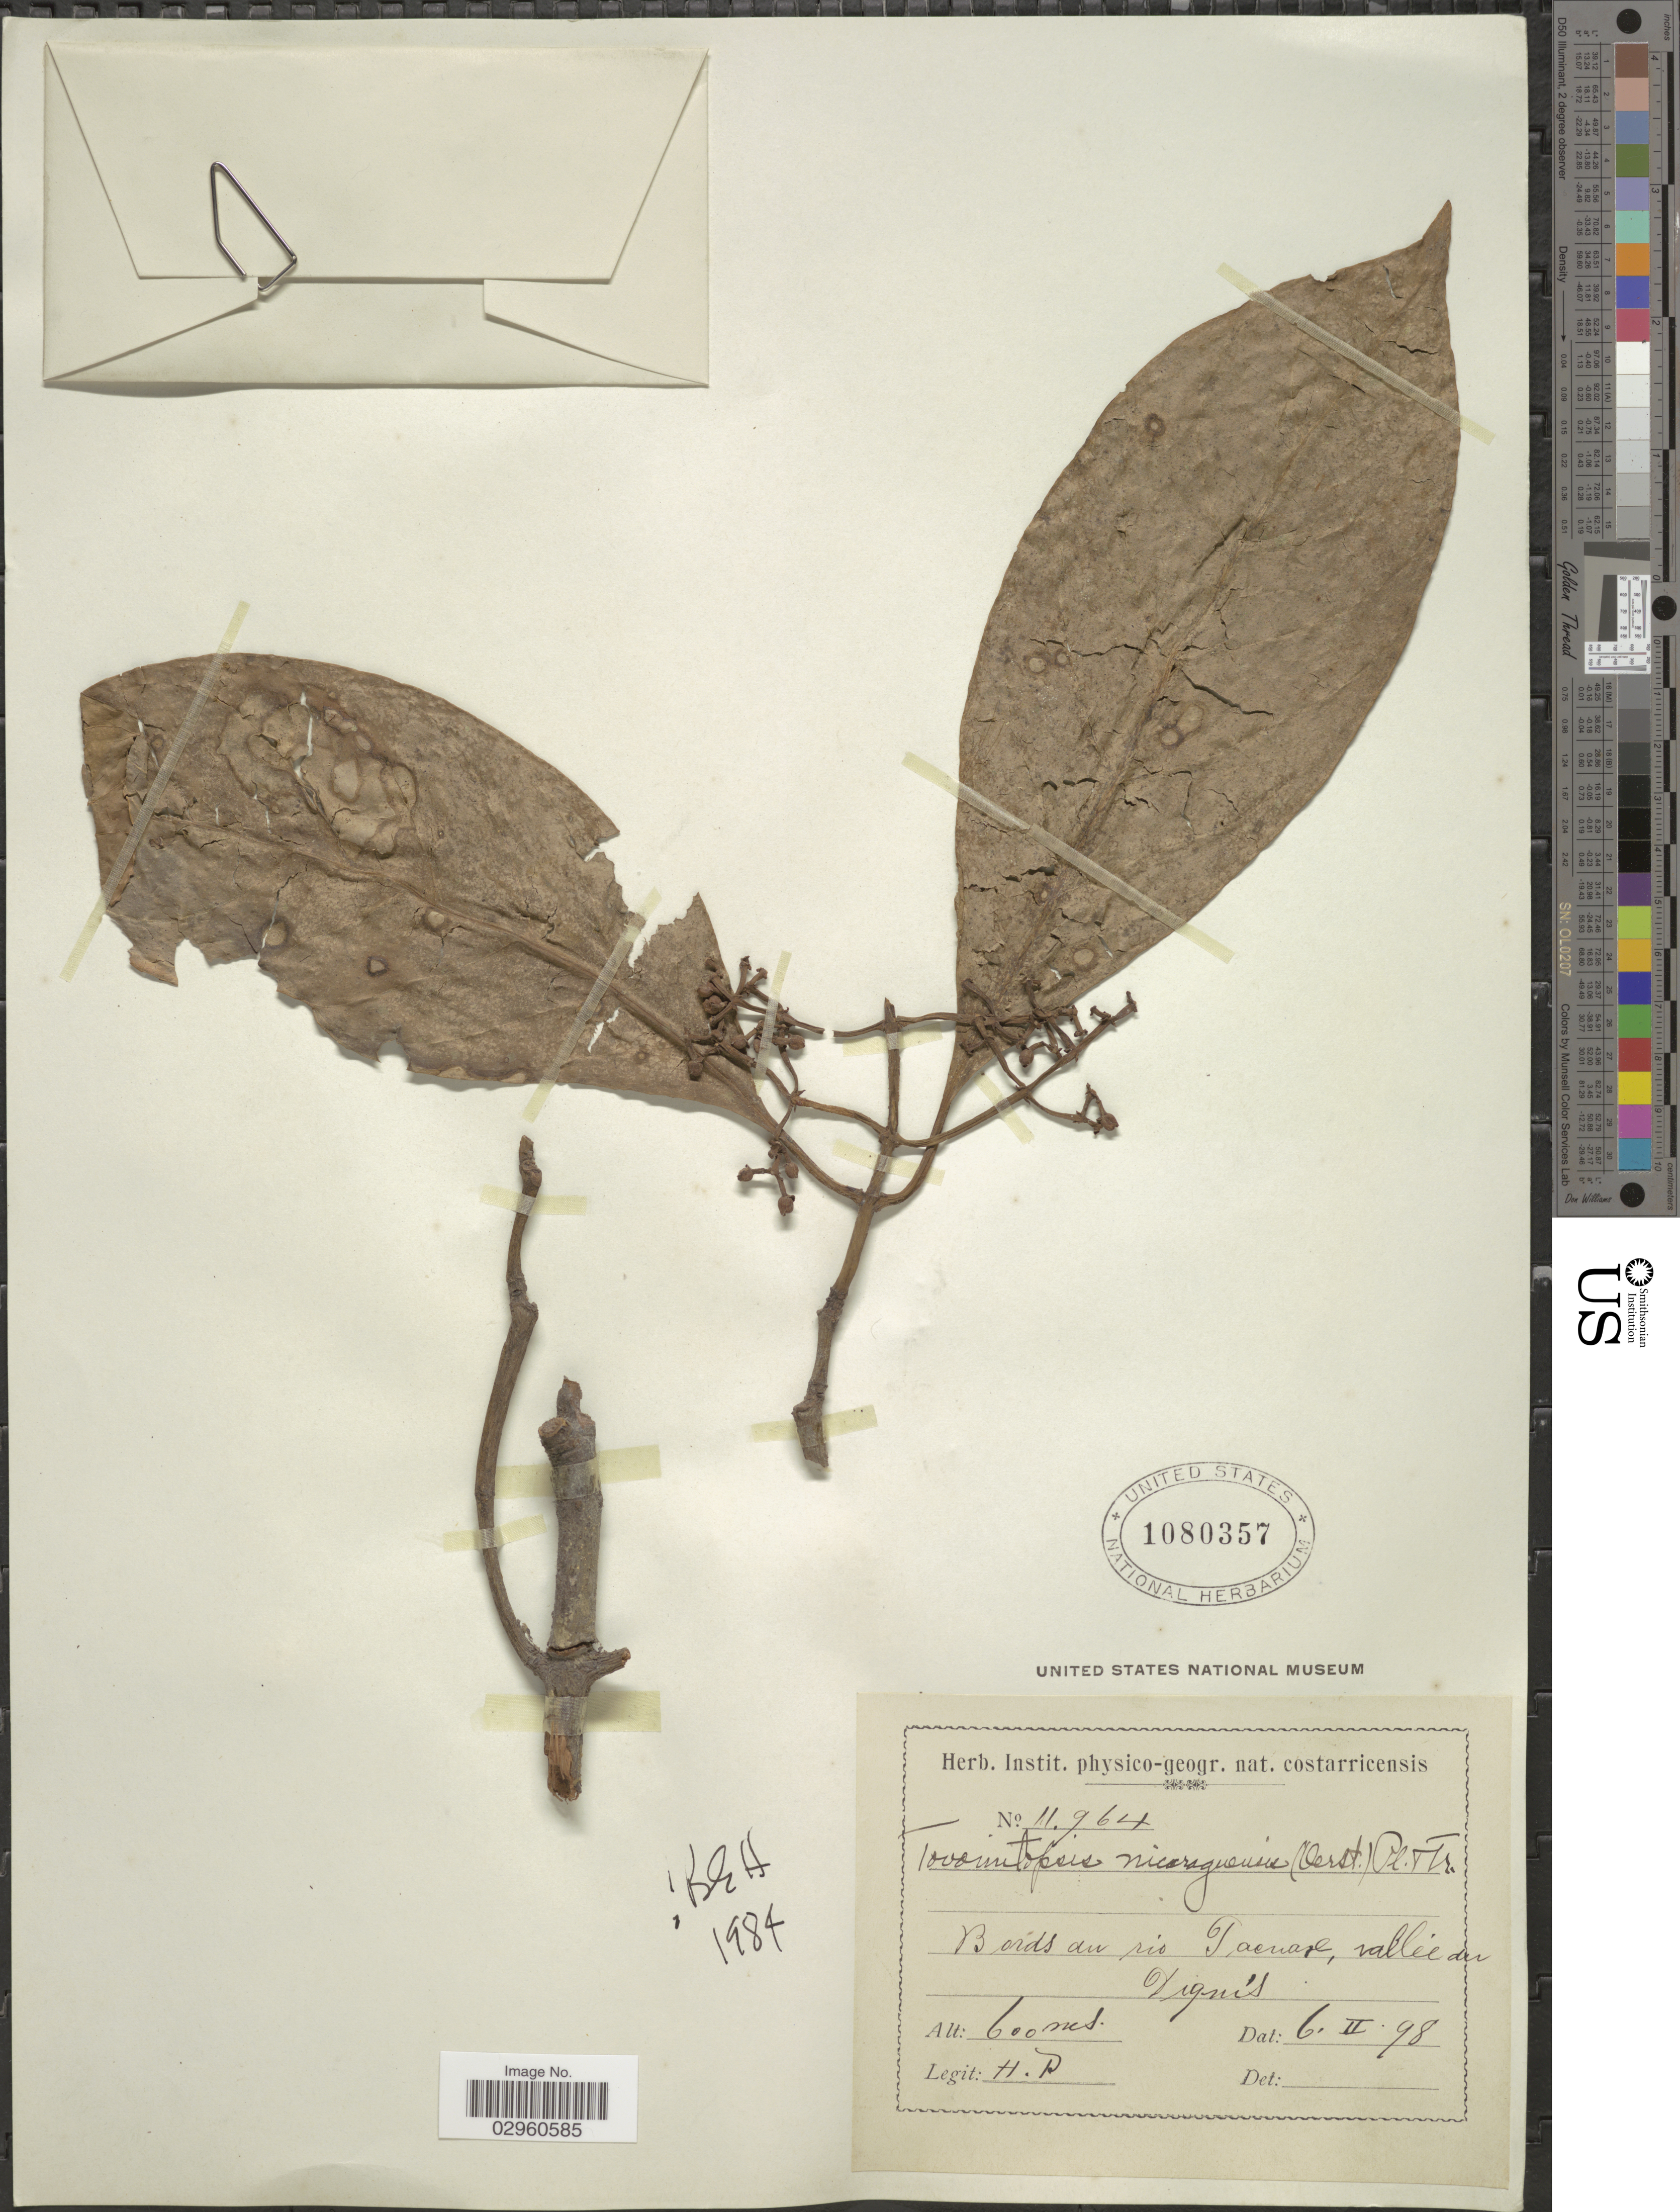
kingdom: Plantae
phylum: Tracheophyta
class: Magnoliopsida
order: Malpighiales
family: Clusiaceae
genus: Chrysochlamys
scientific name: Chrysochlamys nicaraguensis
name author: (Oerst. et al.) Hemsl.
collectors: H. P.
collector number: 11964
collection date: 1898-02-06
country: Costa Rica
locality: Bords du rio Pacuare, vallée du Diquis.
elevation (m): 600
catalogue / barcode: US 1080357